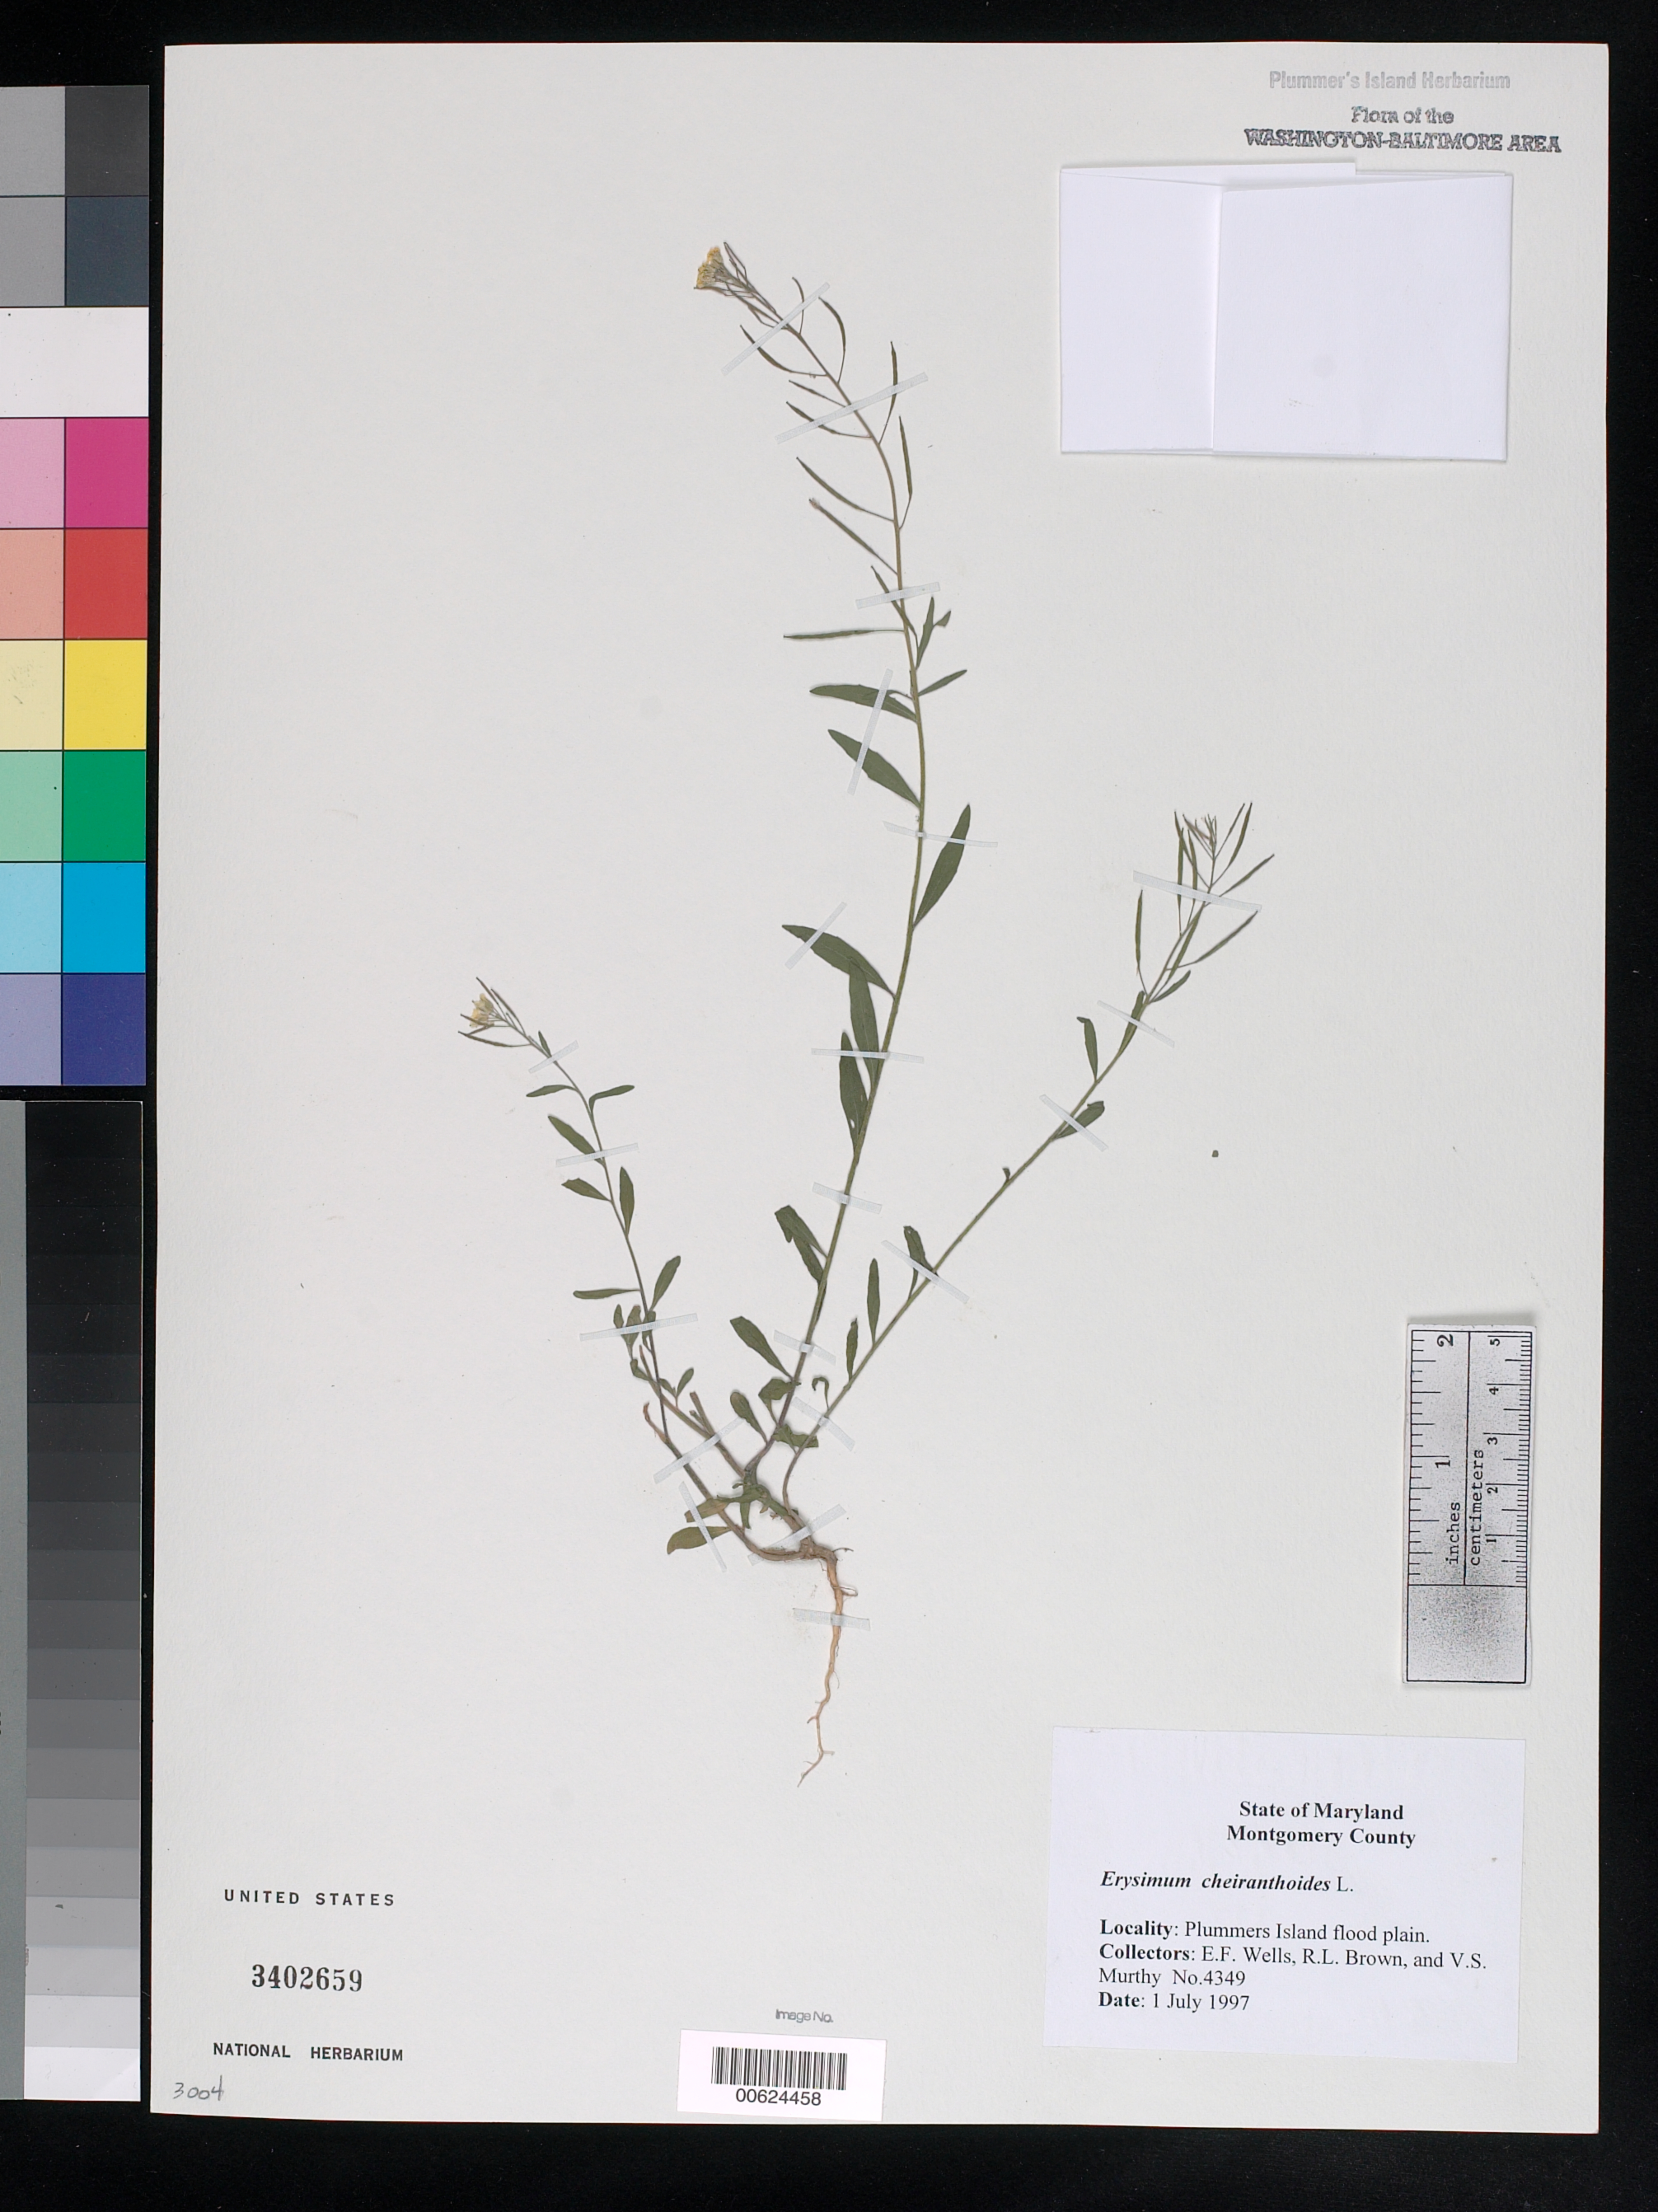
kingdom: Plantae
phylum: Tracheophyta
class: Magnoliopsida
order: Brassicales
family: Brassicaceae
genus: Erysimum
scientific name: Erysimum cheiranthoides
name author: L.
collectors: E. F. Wells, R. L. Brown & V. S. Murthy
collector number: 4349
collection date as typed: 01 Jul 1997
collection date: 1997-07-01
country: United States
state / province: Maryland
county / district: Montgomery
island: Plummers Island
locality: Flood plain of Plummers Island Plummers Island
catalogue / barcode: US 3402659